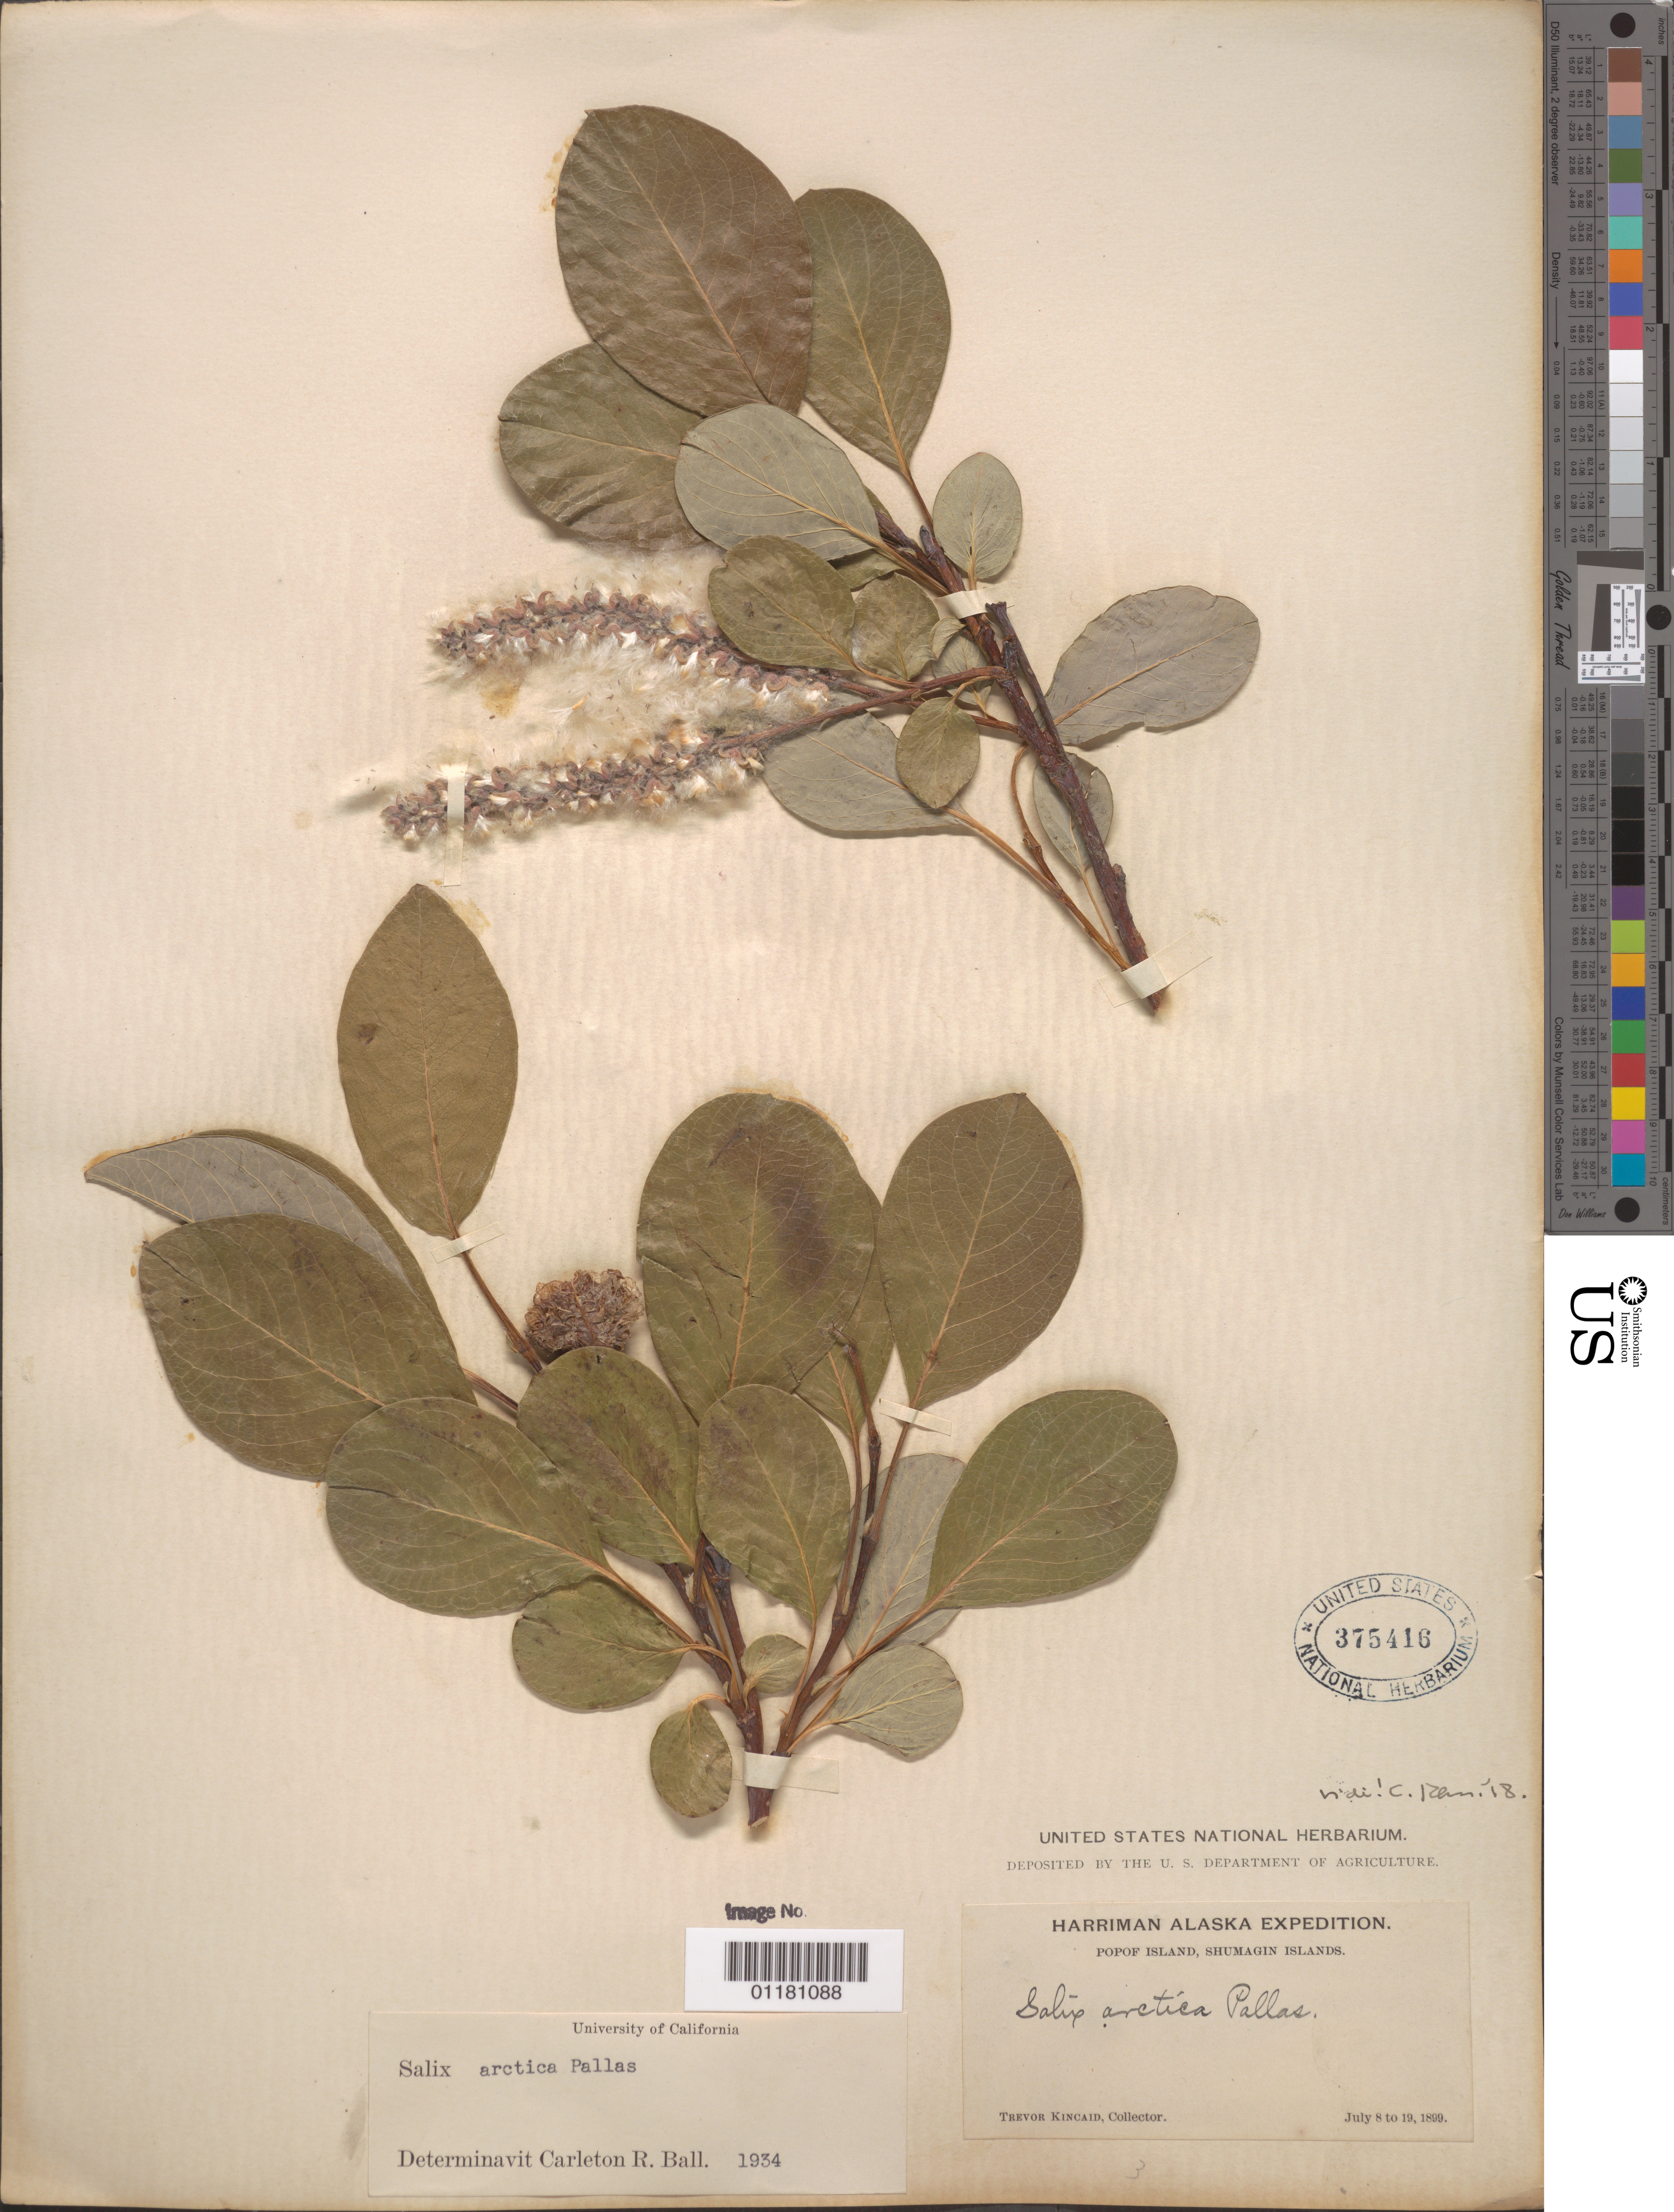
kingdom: Plantae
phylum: Tracheophyta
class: Magnoliopsida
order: Malpighiales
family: Salicaceae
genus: Salix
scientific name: Salix arctica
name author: Pall.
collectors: T. C. Kincaid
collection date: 1899-07-08/1899-07-18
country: United States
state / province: Alaska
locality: Popof Island, Shumagin Islands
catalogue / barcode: US 375416